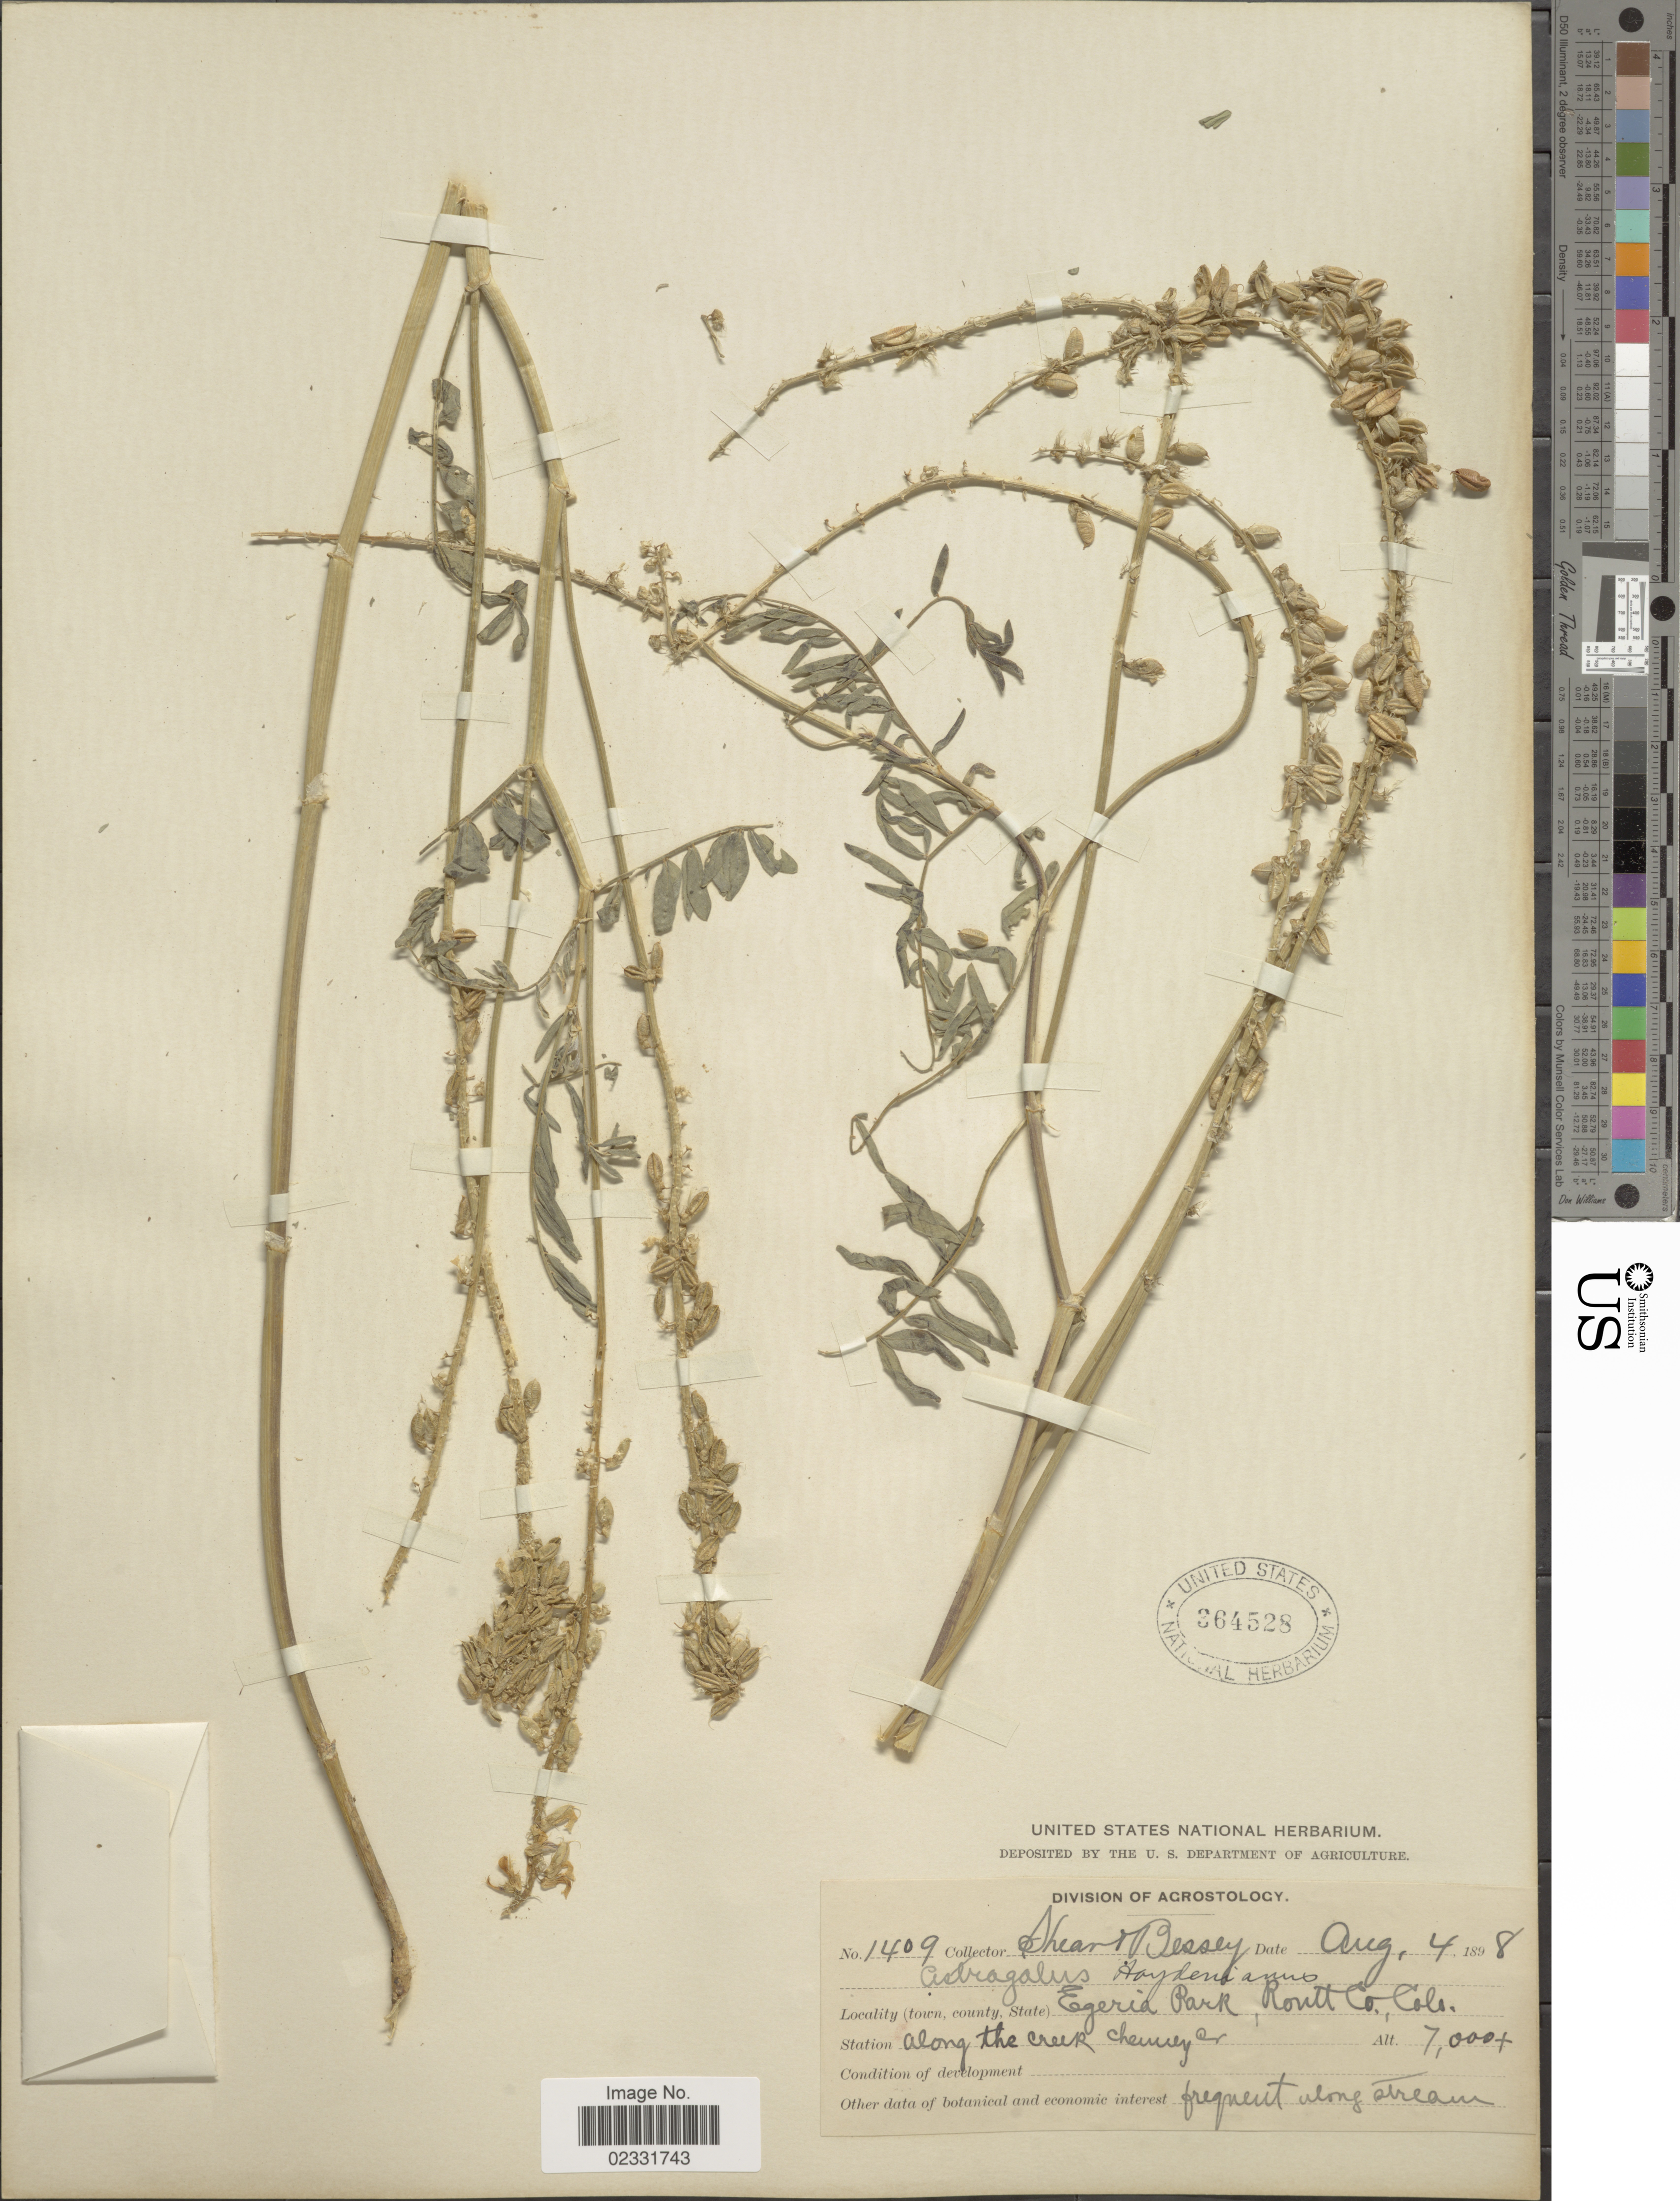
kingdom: Plantae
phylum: Tracheophyta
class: Magnoliopsida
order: Fabales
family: Fabaceae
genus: Astragalus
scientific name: Astragalus haydenianus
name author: A. Gray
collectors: -- Shear & -. Bessey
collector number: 1409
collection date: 1898-08-04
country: United States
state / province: Colorado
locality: Egeria Park, Routt Co., along the creek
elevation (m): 2134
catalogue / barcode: US 364528